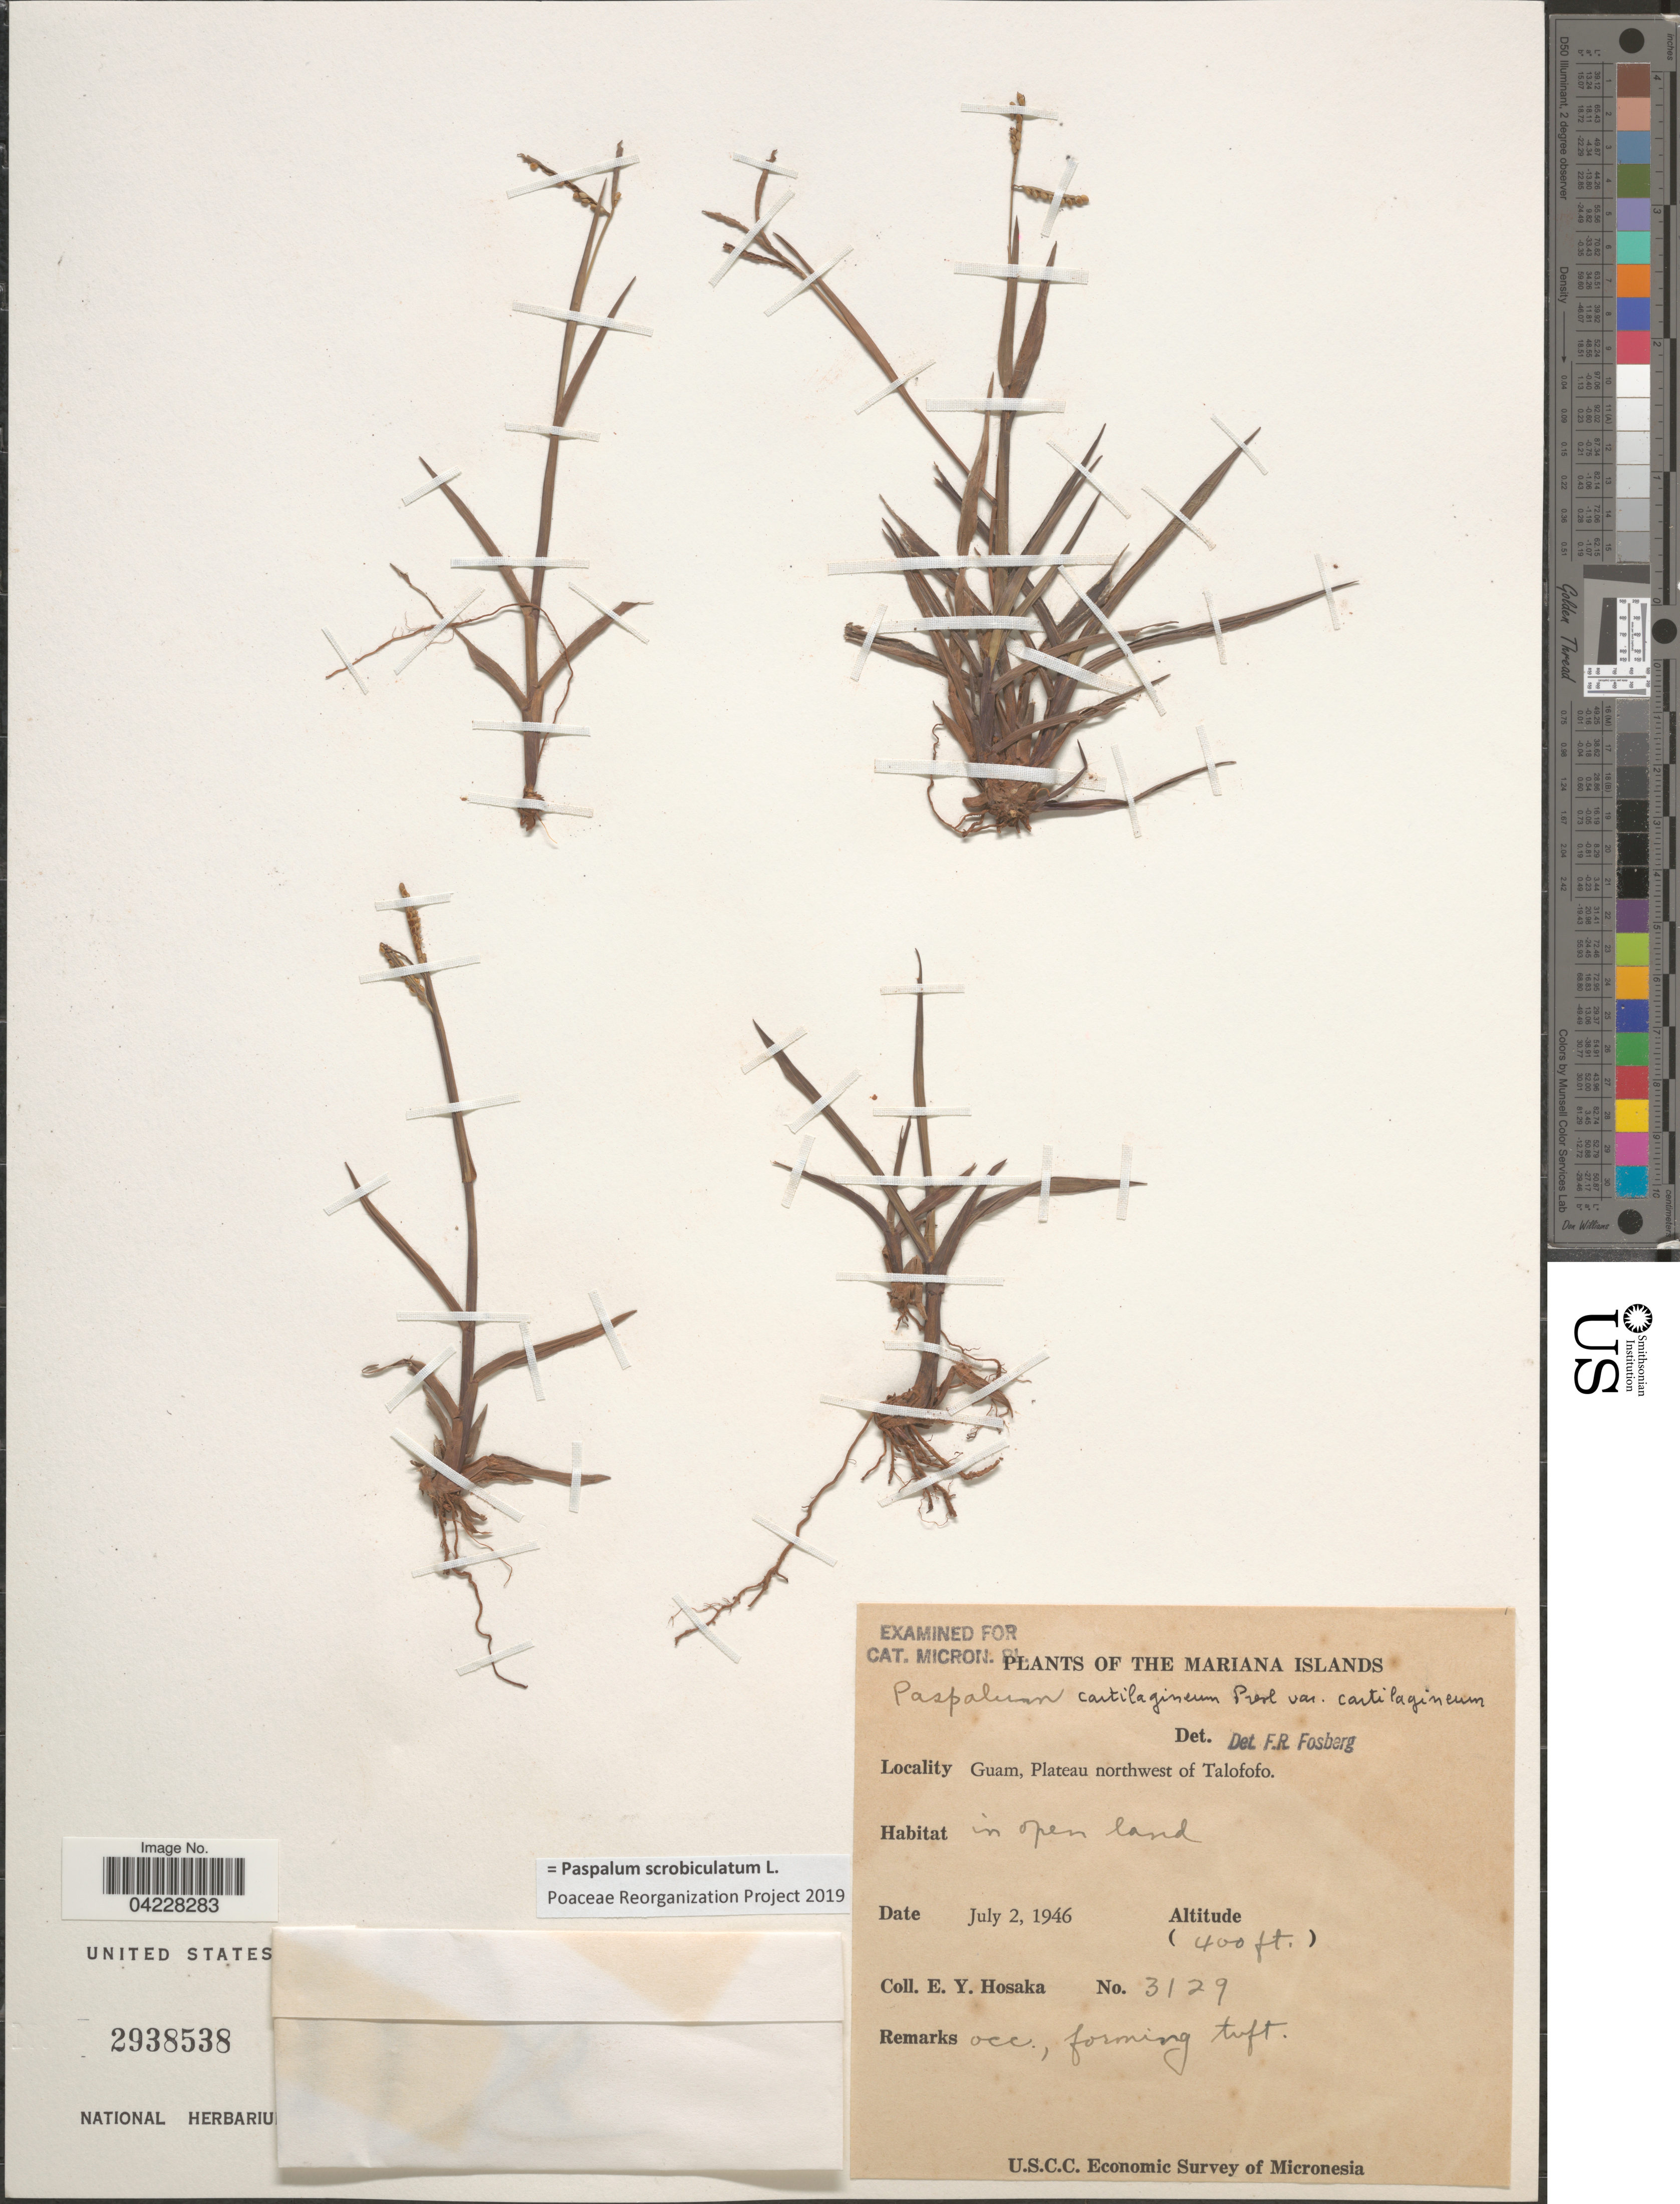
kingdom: Plantae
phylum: Tracheophyta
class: Liliopsida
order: Poales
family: Poaceae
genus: Paspalum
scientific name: Paspalum scrobiculatum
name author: L.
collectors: E. Y. Hosaka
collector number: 3129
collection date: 1946-07-02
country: Guam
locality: The Mariana Islands. Plateau northwest of Talofofo. U.S.C.C. Economic Survey of Micronesia.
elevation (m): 122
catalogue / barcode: US 2938538